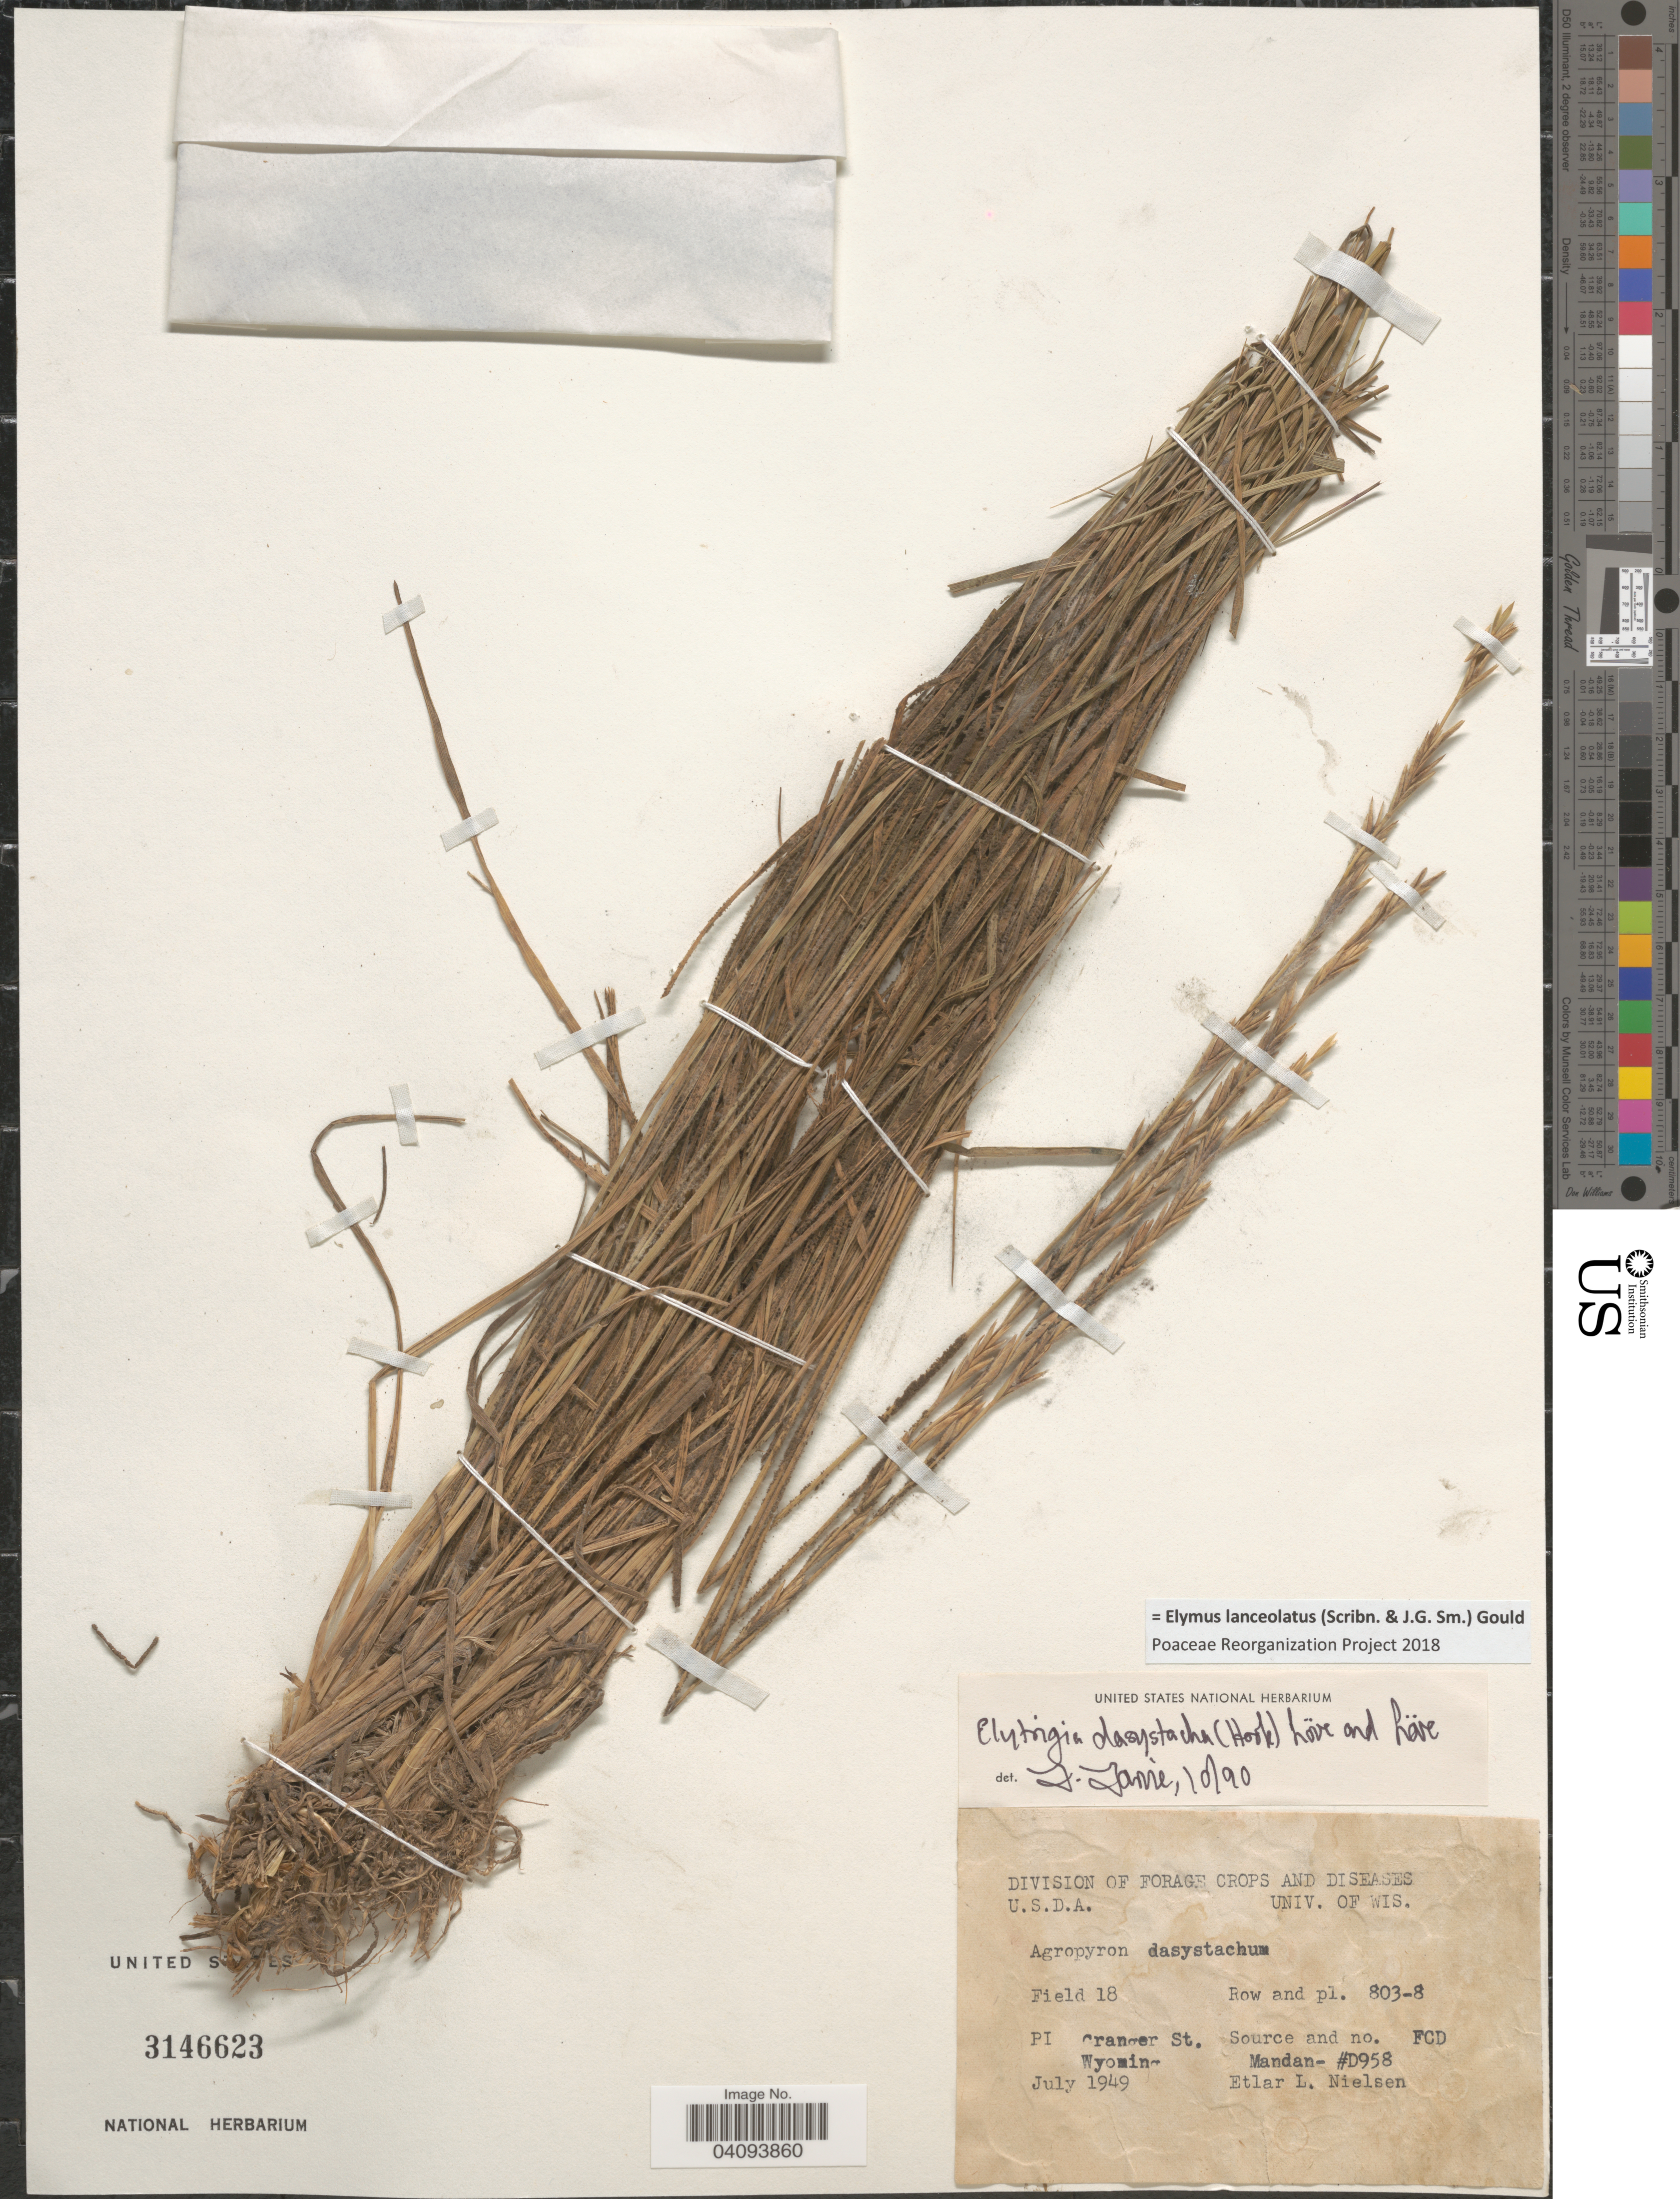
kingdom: Plantae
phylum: Tracheophyta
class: Liliopsida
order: Poales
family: Poaceae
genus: Elymus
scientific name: Elymus lanceolatus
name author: (Scribn. & J.G. Sm.) Gould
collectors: E. L. Nielsen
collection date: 1949-07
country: United States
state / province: Wyoming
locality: Field 18 Row and pl. 803-8. PI Granger St.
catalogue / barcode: US 3146623